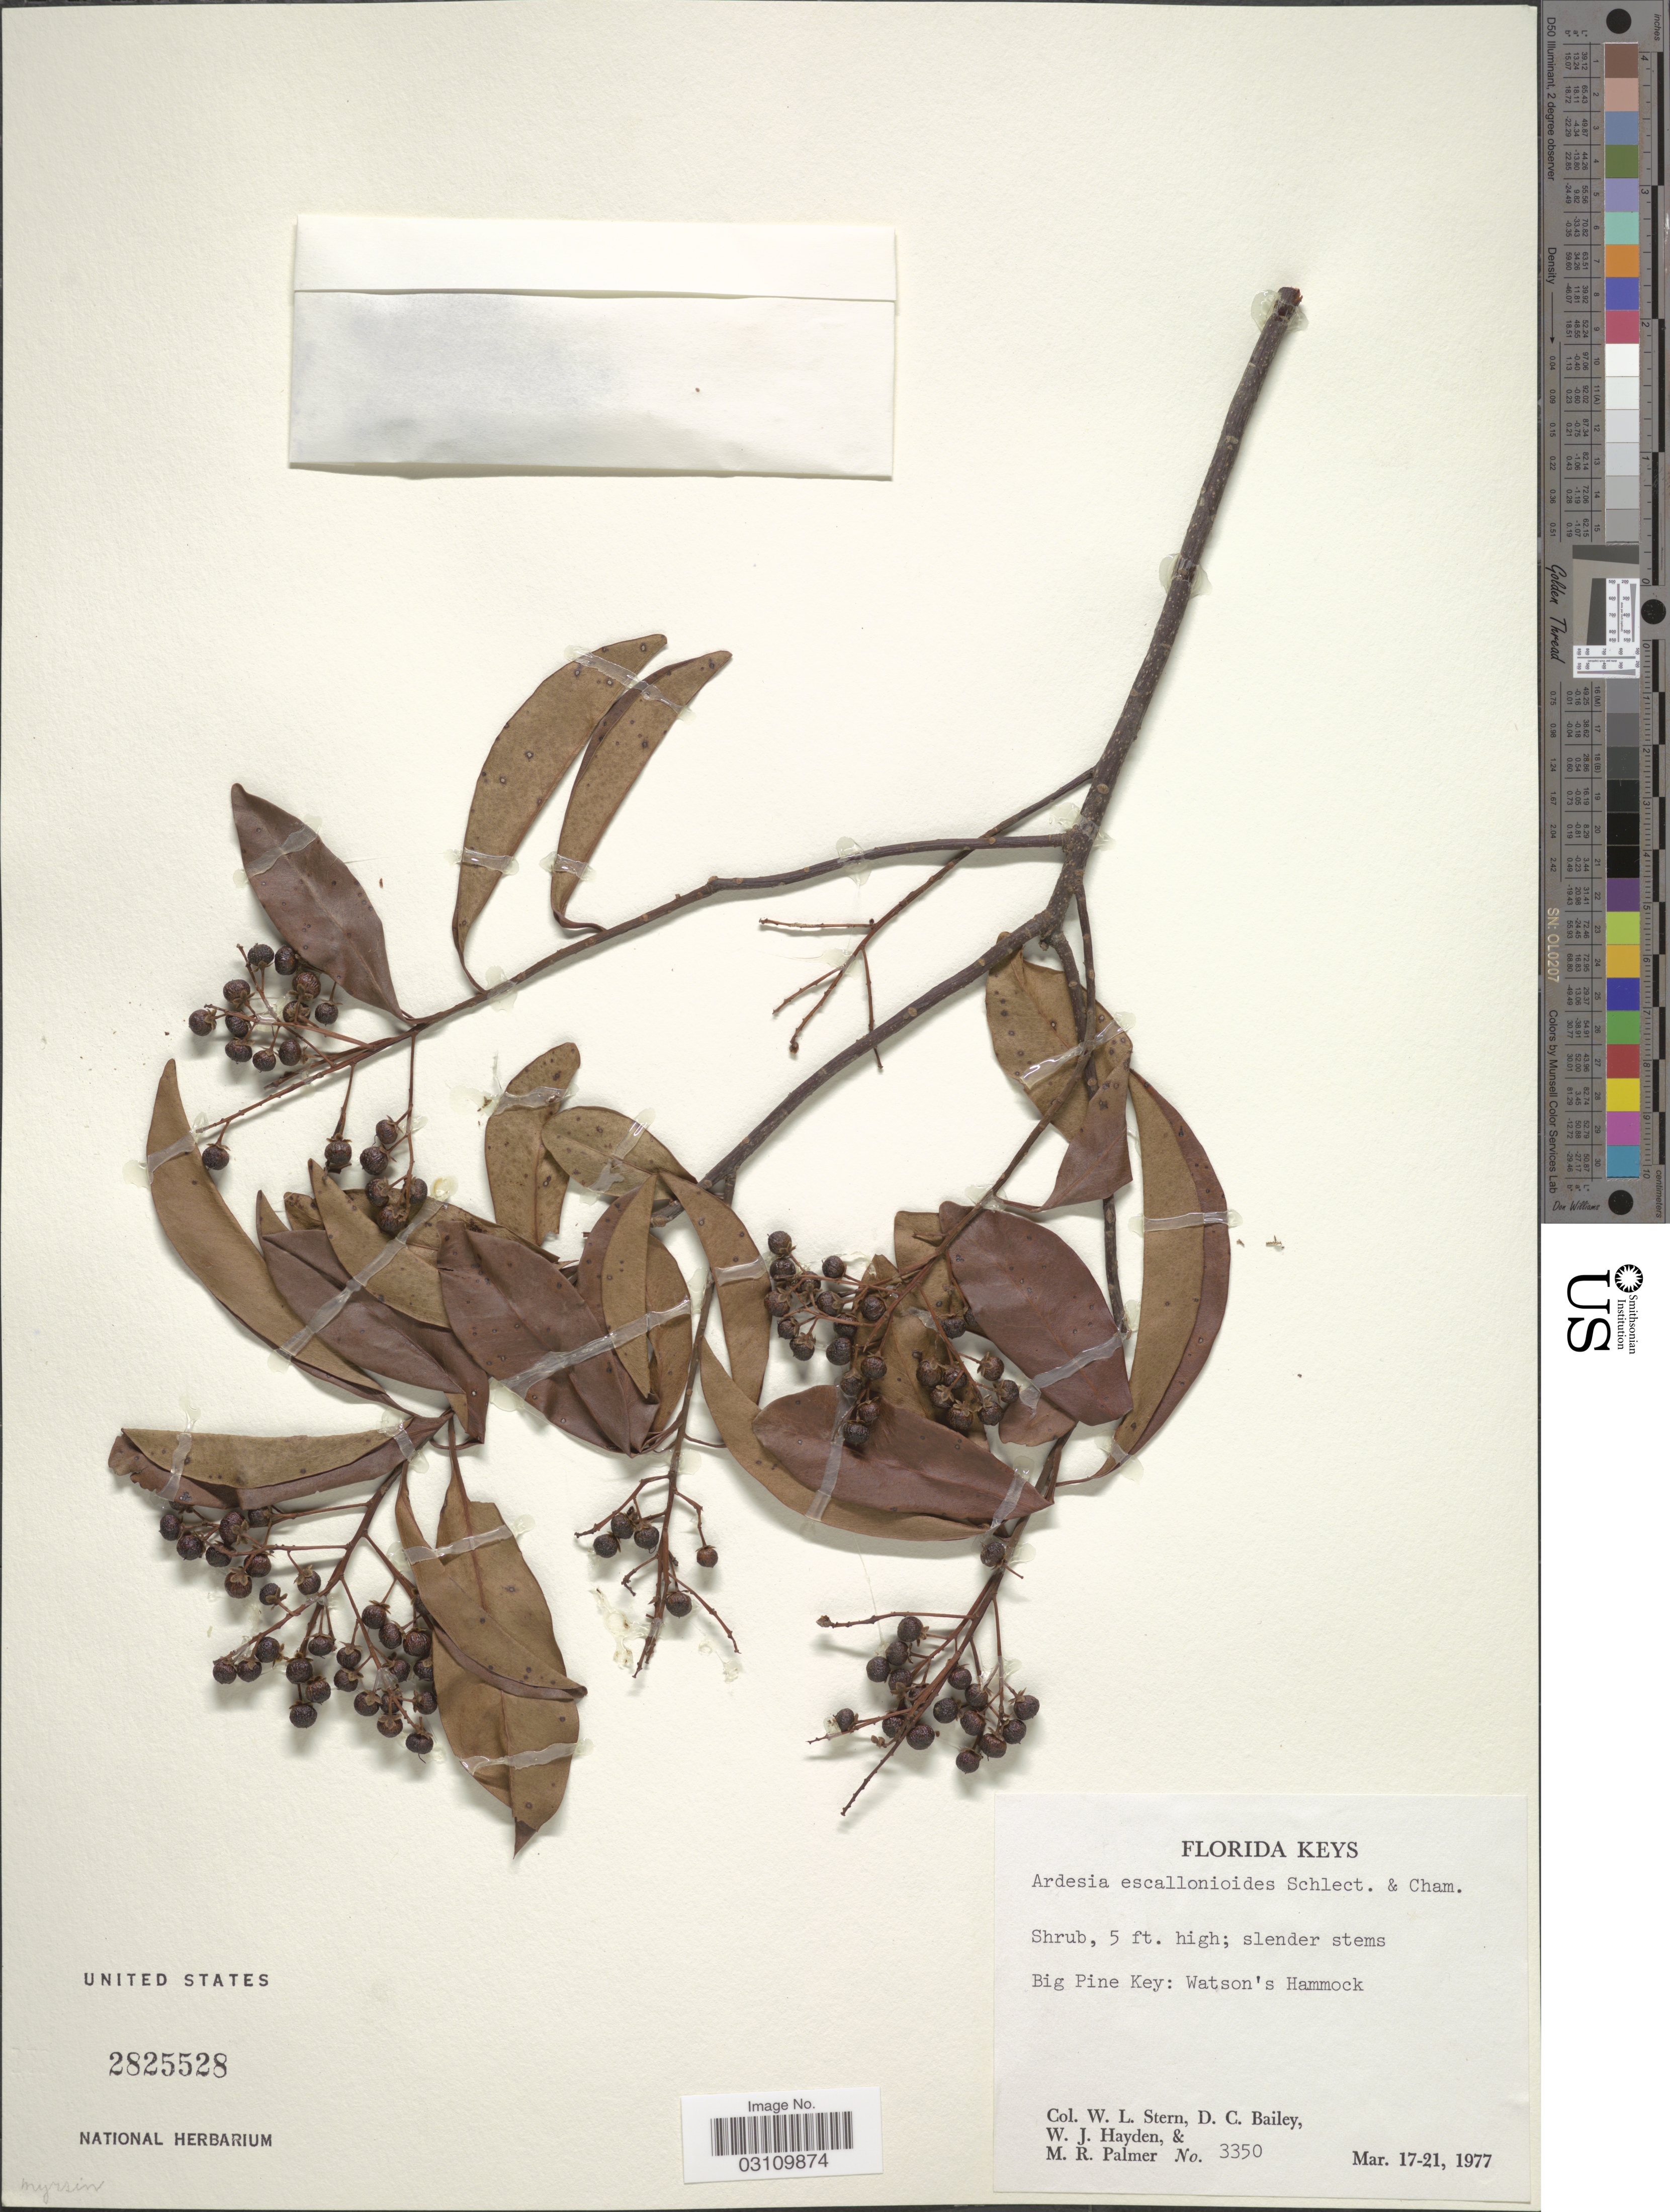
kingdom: Plantae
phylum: Tracheophyta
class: Magnoliopsida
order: Ericales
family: Primulaceae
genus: Ardisia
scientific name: Ardisia escallonioides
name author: Schltdl. & Cham.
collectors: W. L. Stern, D. C. Bailey, W. Hayden & M. R. Palmer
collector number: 3350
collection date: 1977-03-17/1977-03-21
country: United States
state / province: Florida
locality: Florida Keys, Big Pine Key: Watson's Hammock.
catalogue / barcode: US 2825528